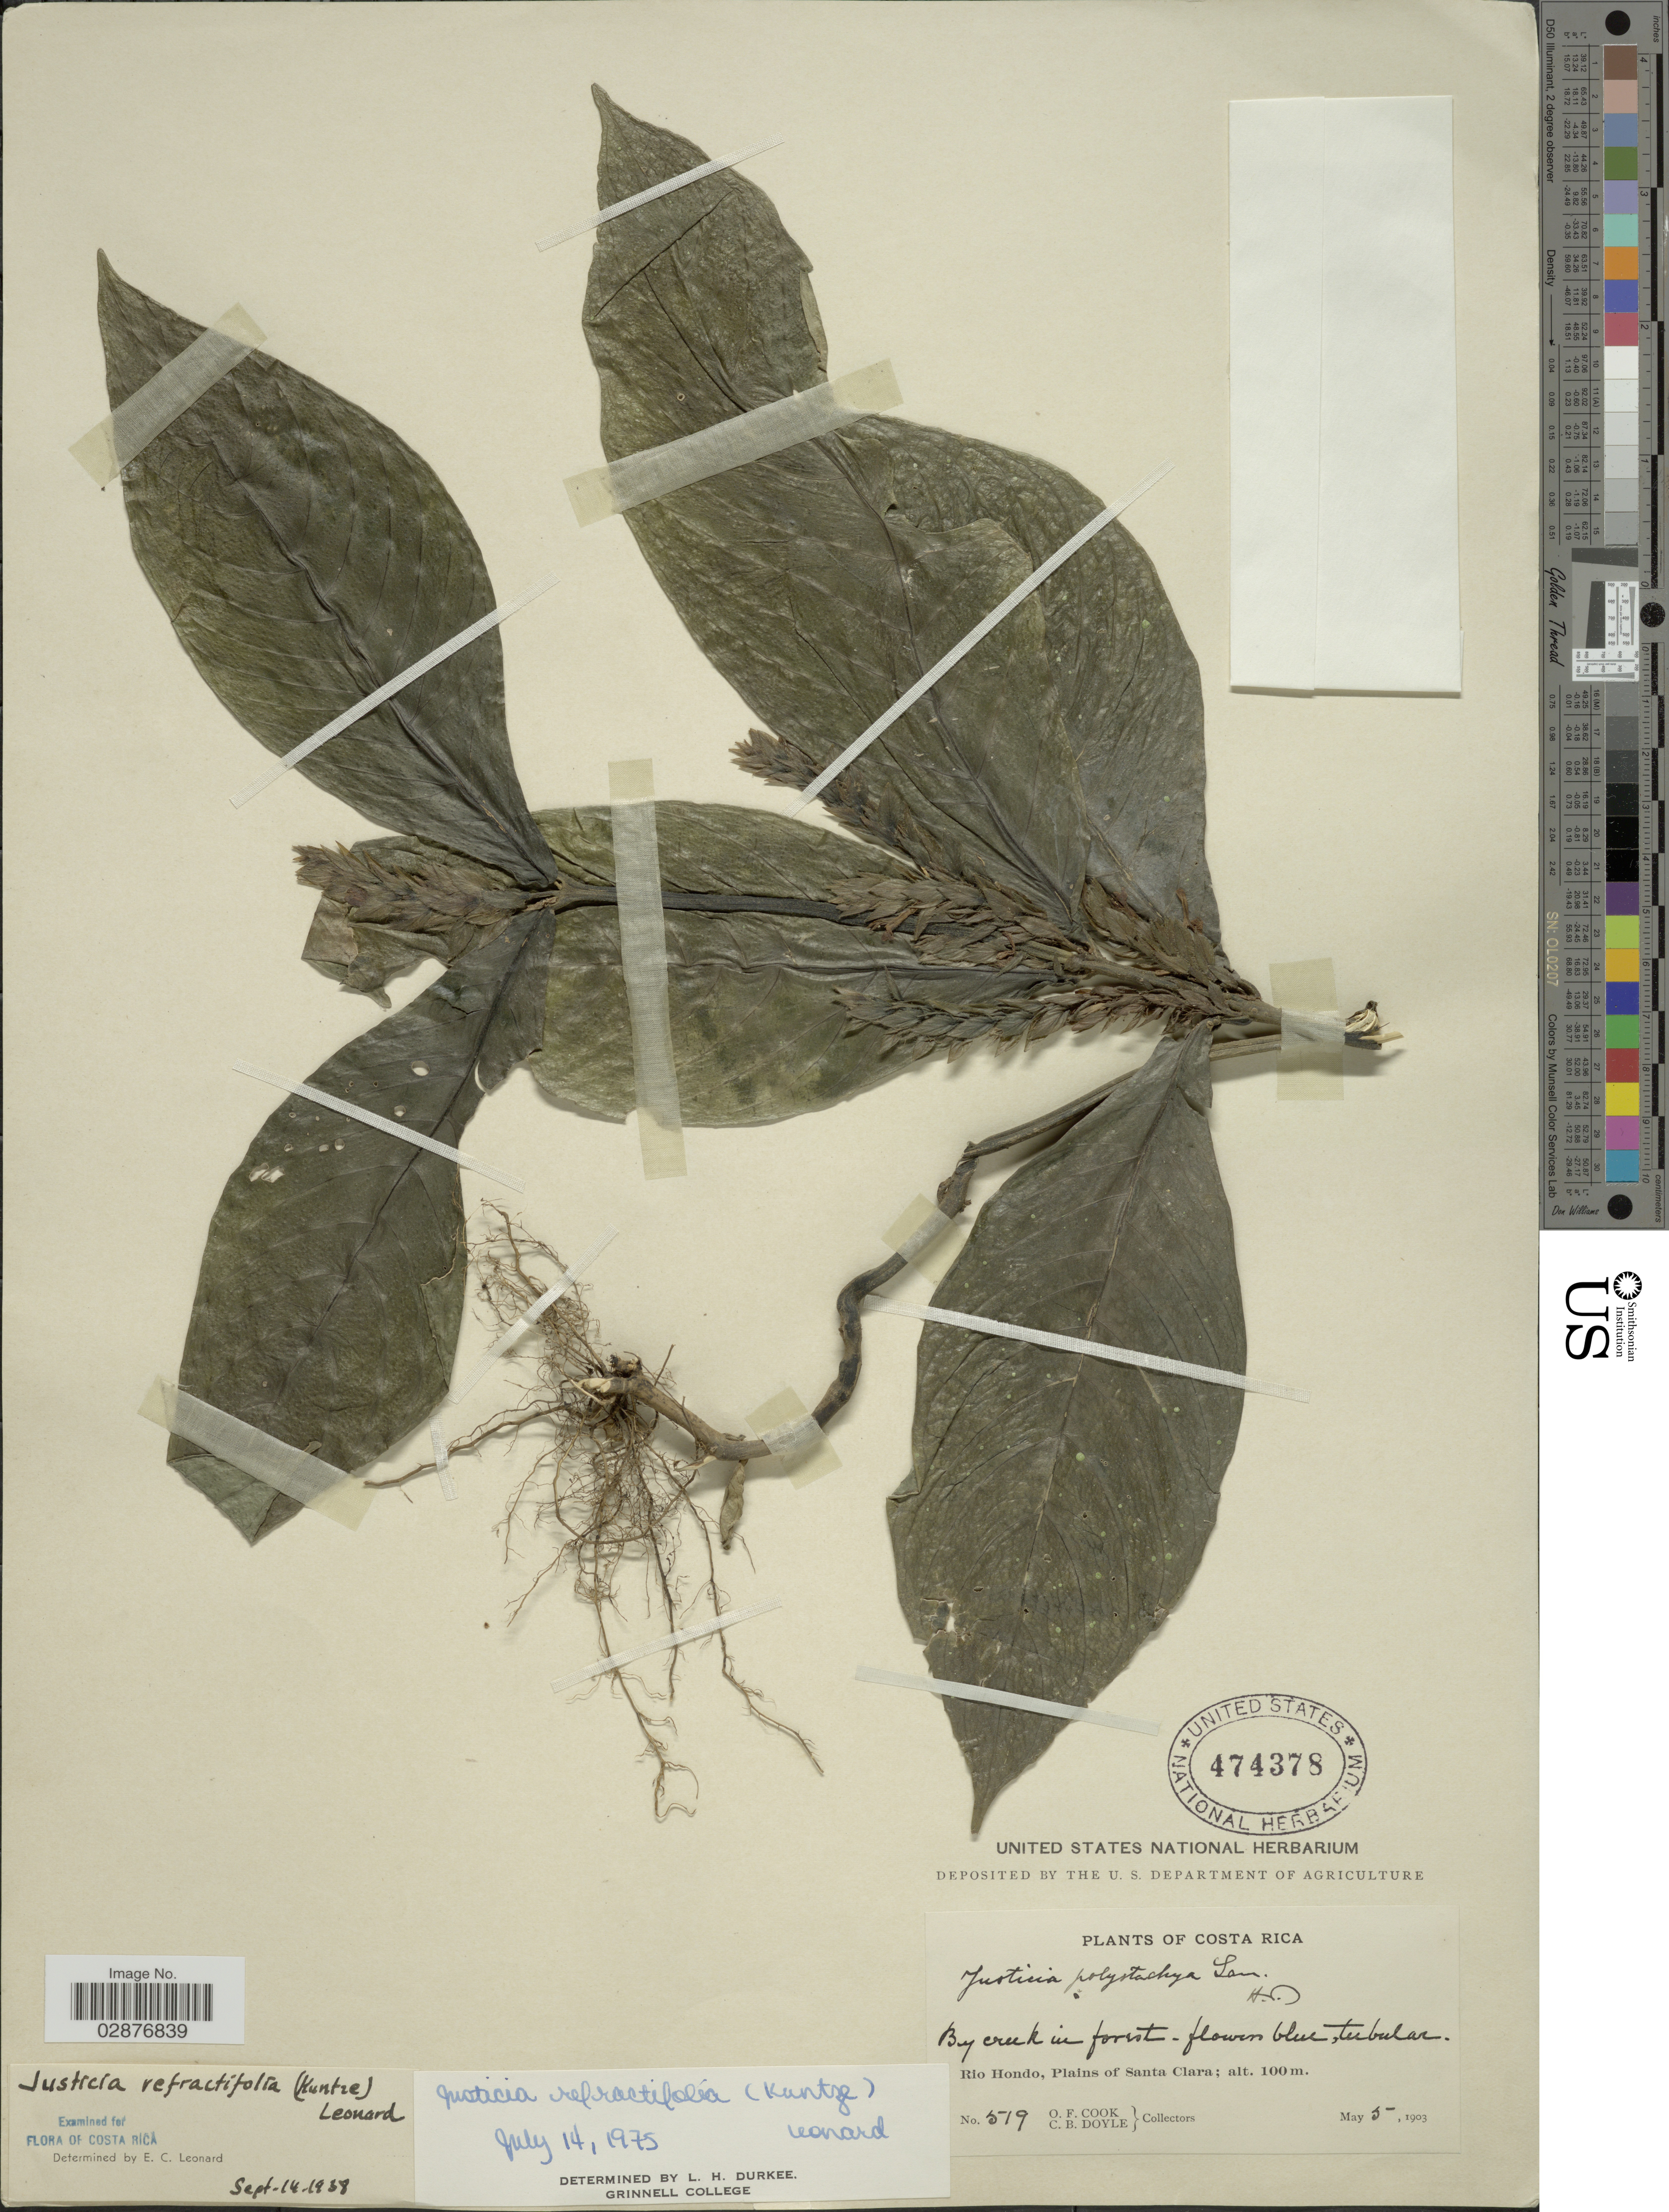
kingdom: Plantae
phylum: Tracheophyta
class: Magnoliopsida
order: Lamiales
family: Acanthaceae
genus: Justicia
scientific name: Justicia refractifolia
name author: (Kuntze) Leonard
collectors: O. F. Cook & C. Doyle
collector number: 519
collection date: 1903-05-05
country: Costa Rica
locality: Rio Hondo, Plains of Santa Clara.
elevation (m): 100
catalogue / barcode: US 474378